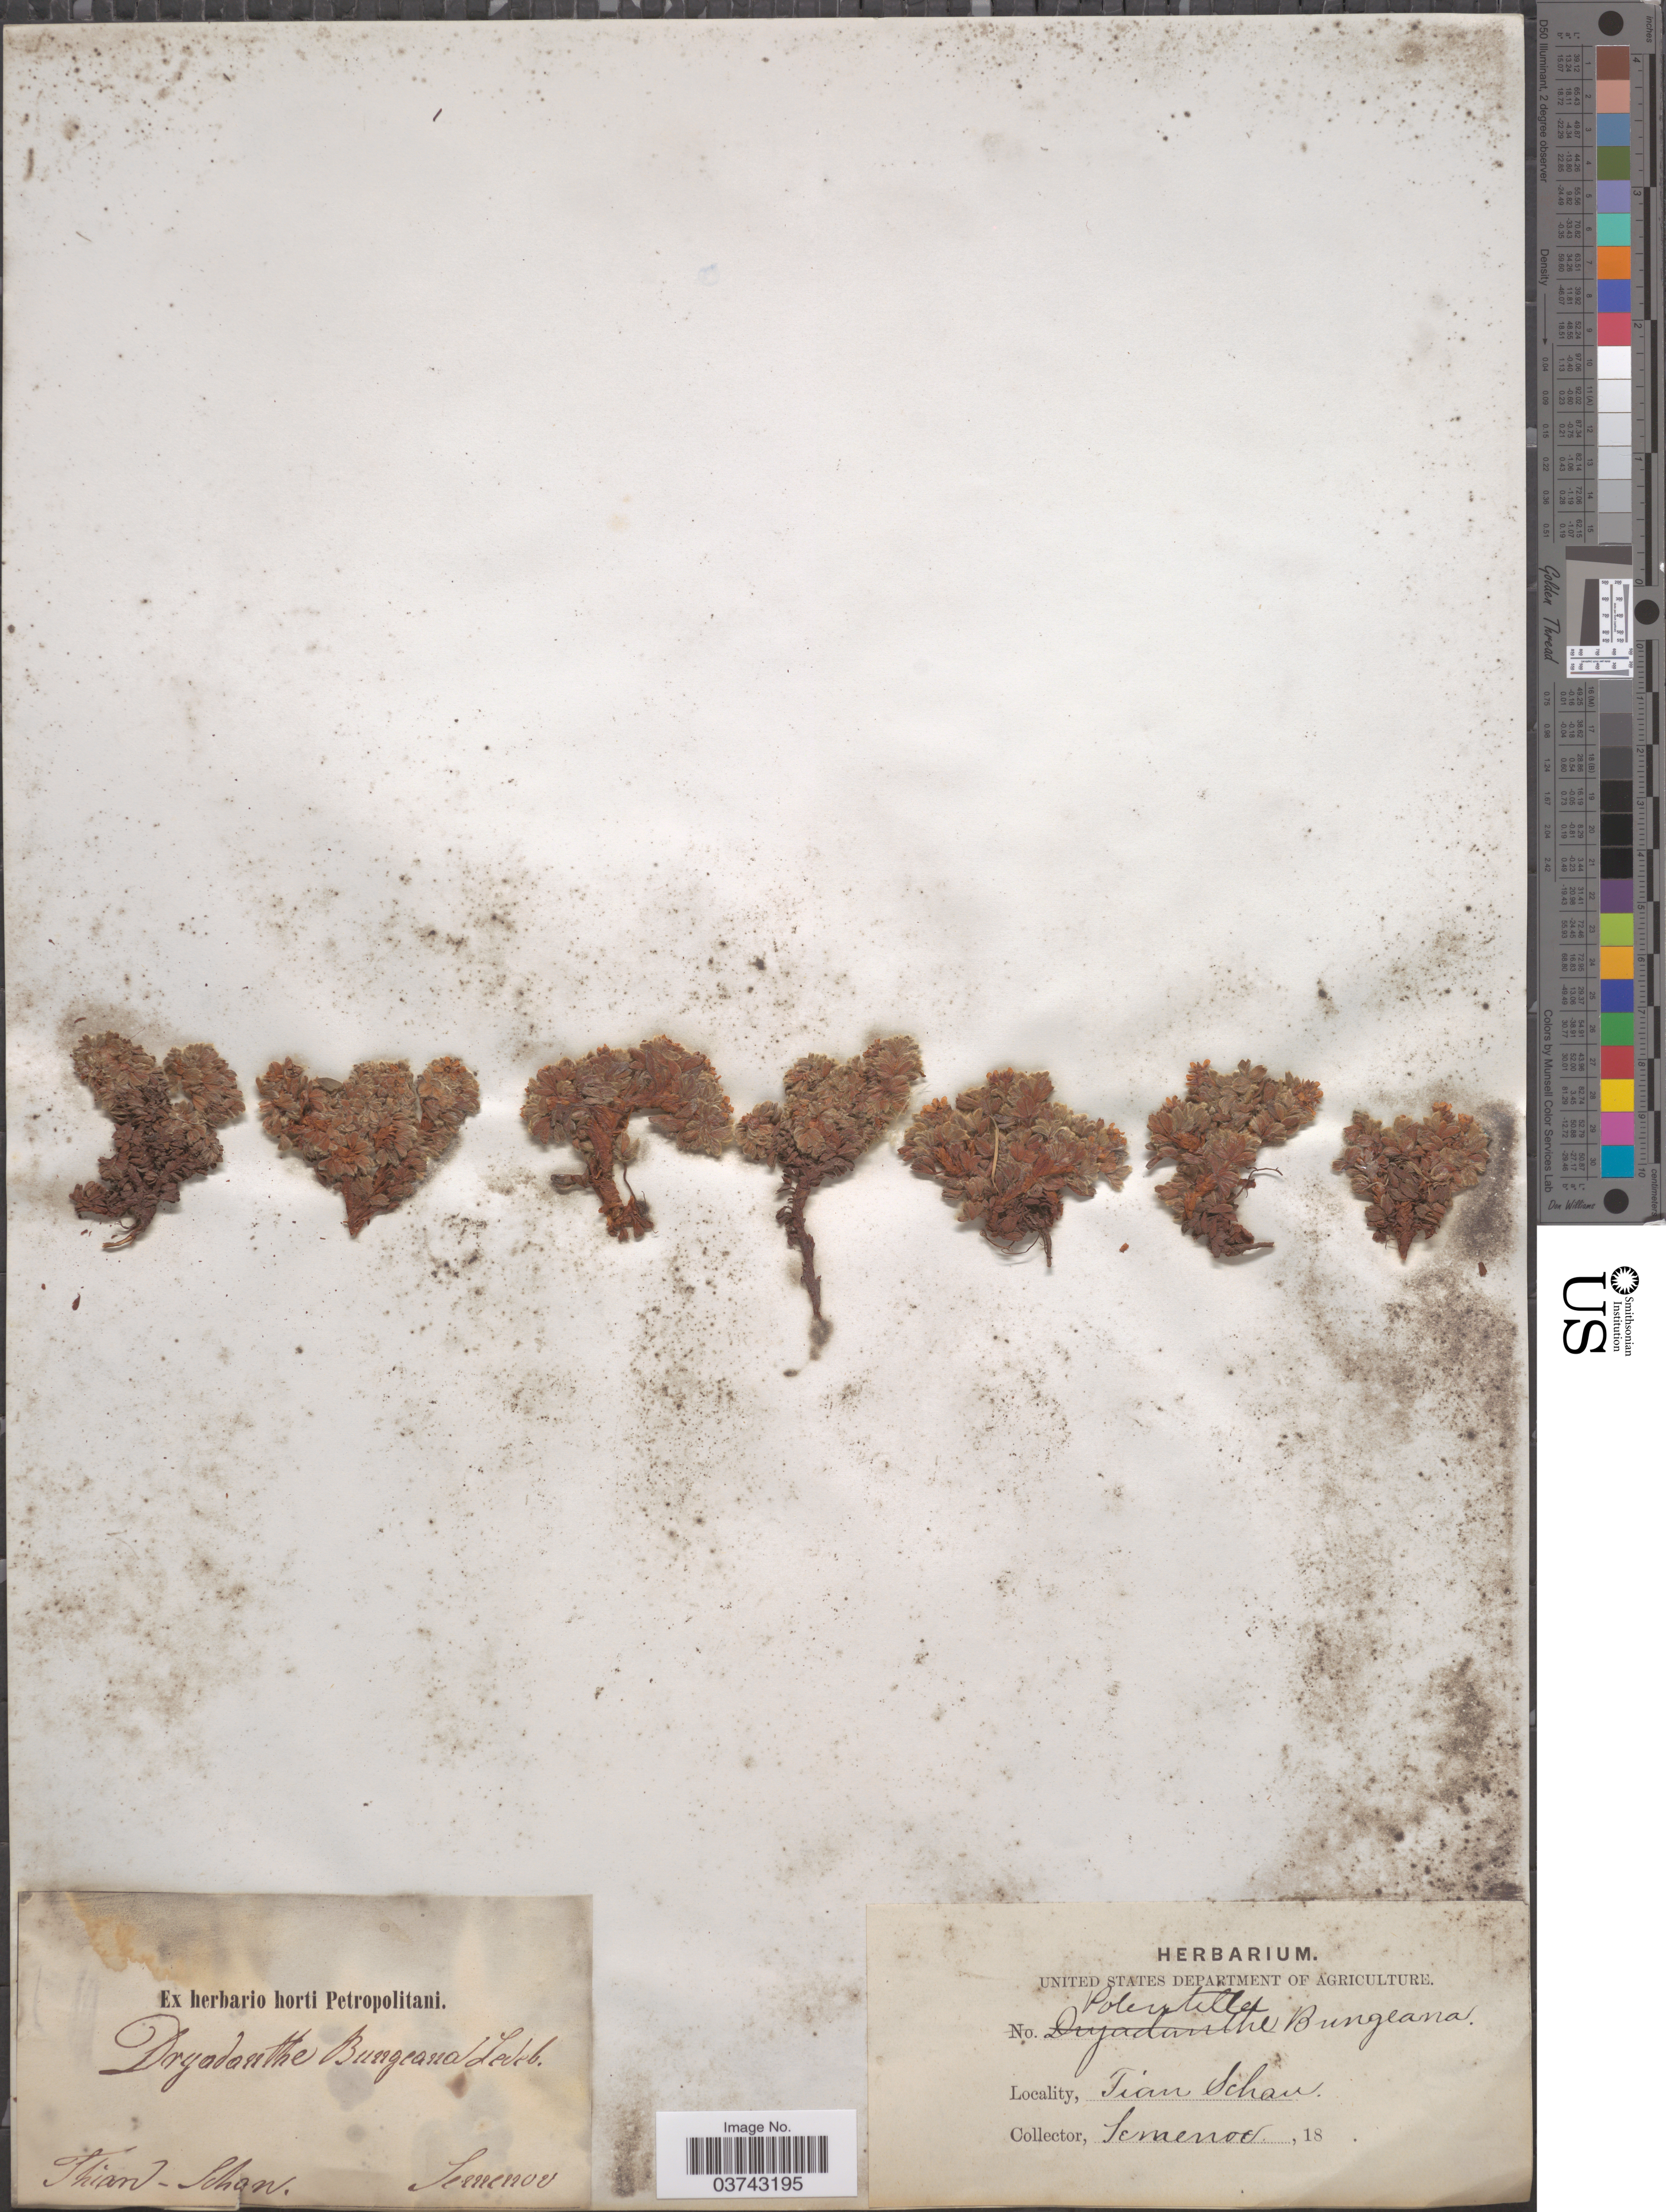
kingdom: Plantae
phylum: Tracheophyta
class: Magnoliopsida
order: Rosales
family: Rosaceae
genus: Potentilla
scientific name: Potentilla tetrandra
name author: (Bunge) Hook. f.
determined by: Strong, Mark T., (BOT), Smithsonian Institution - National Museum of Natural History (UNITED STATES)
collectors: -- Semenov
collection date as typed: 18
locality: Thian-Schan.